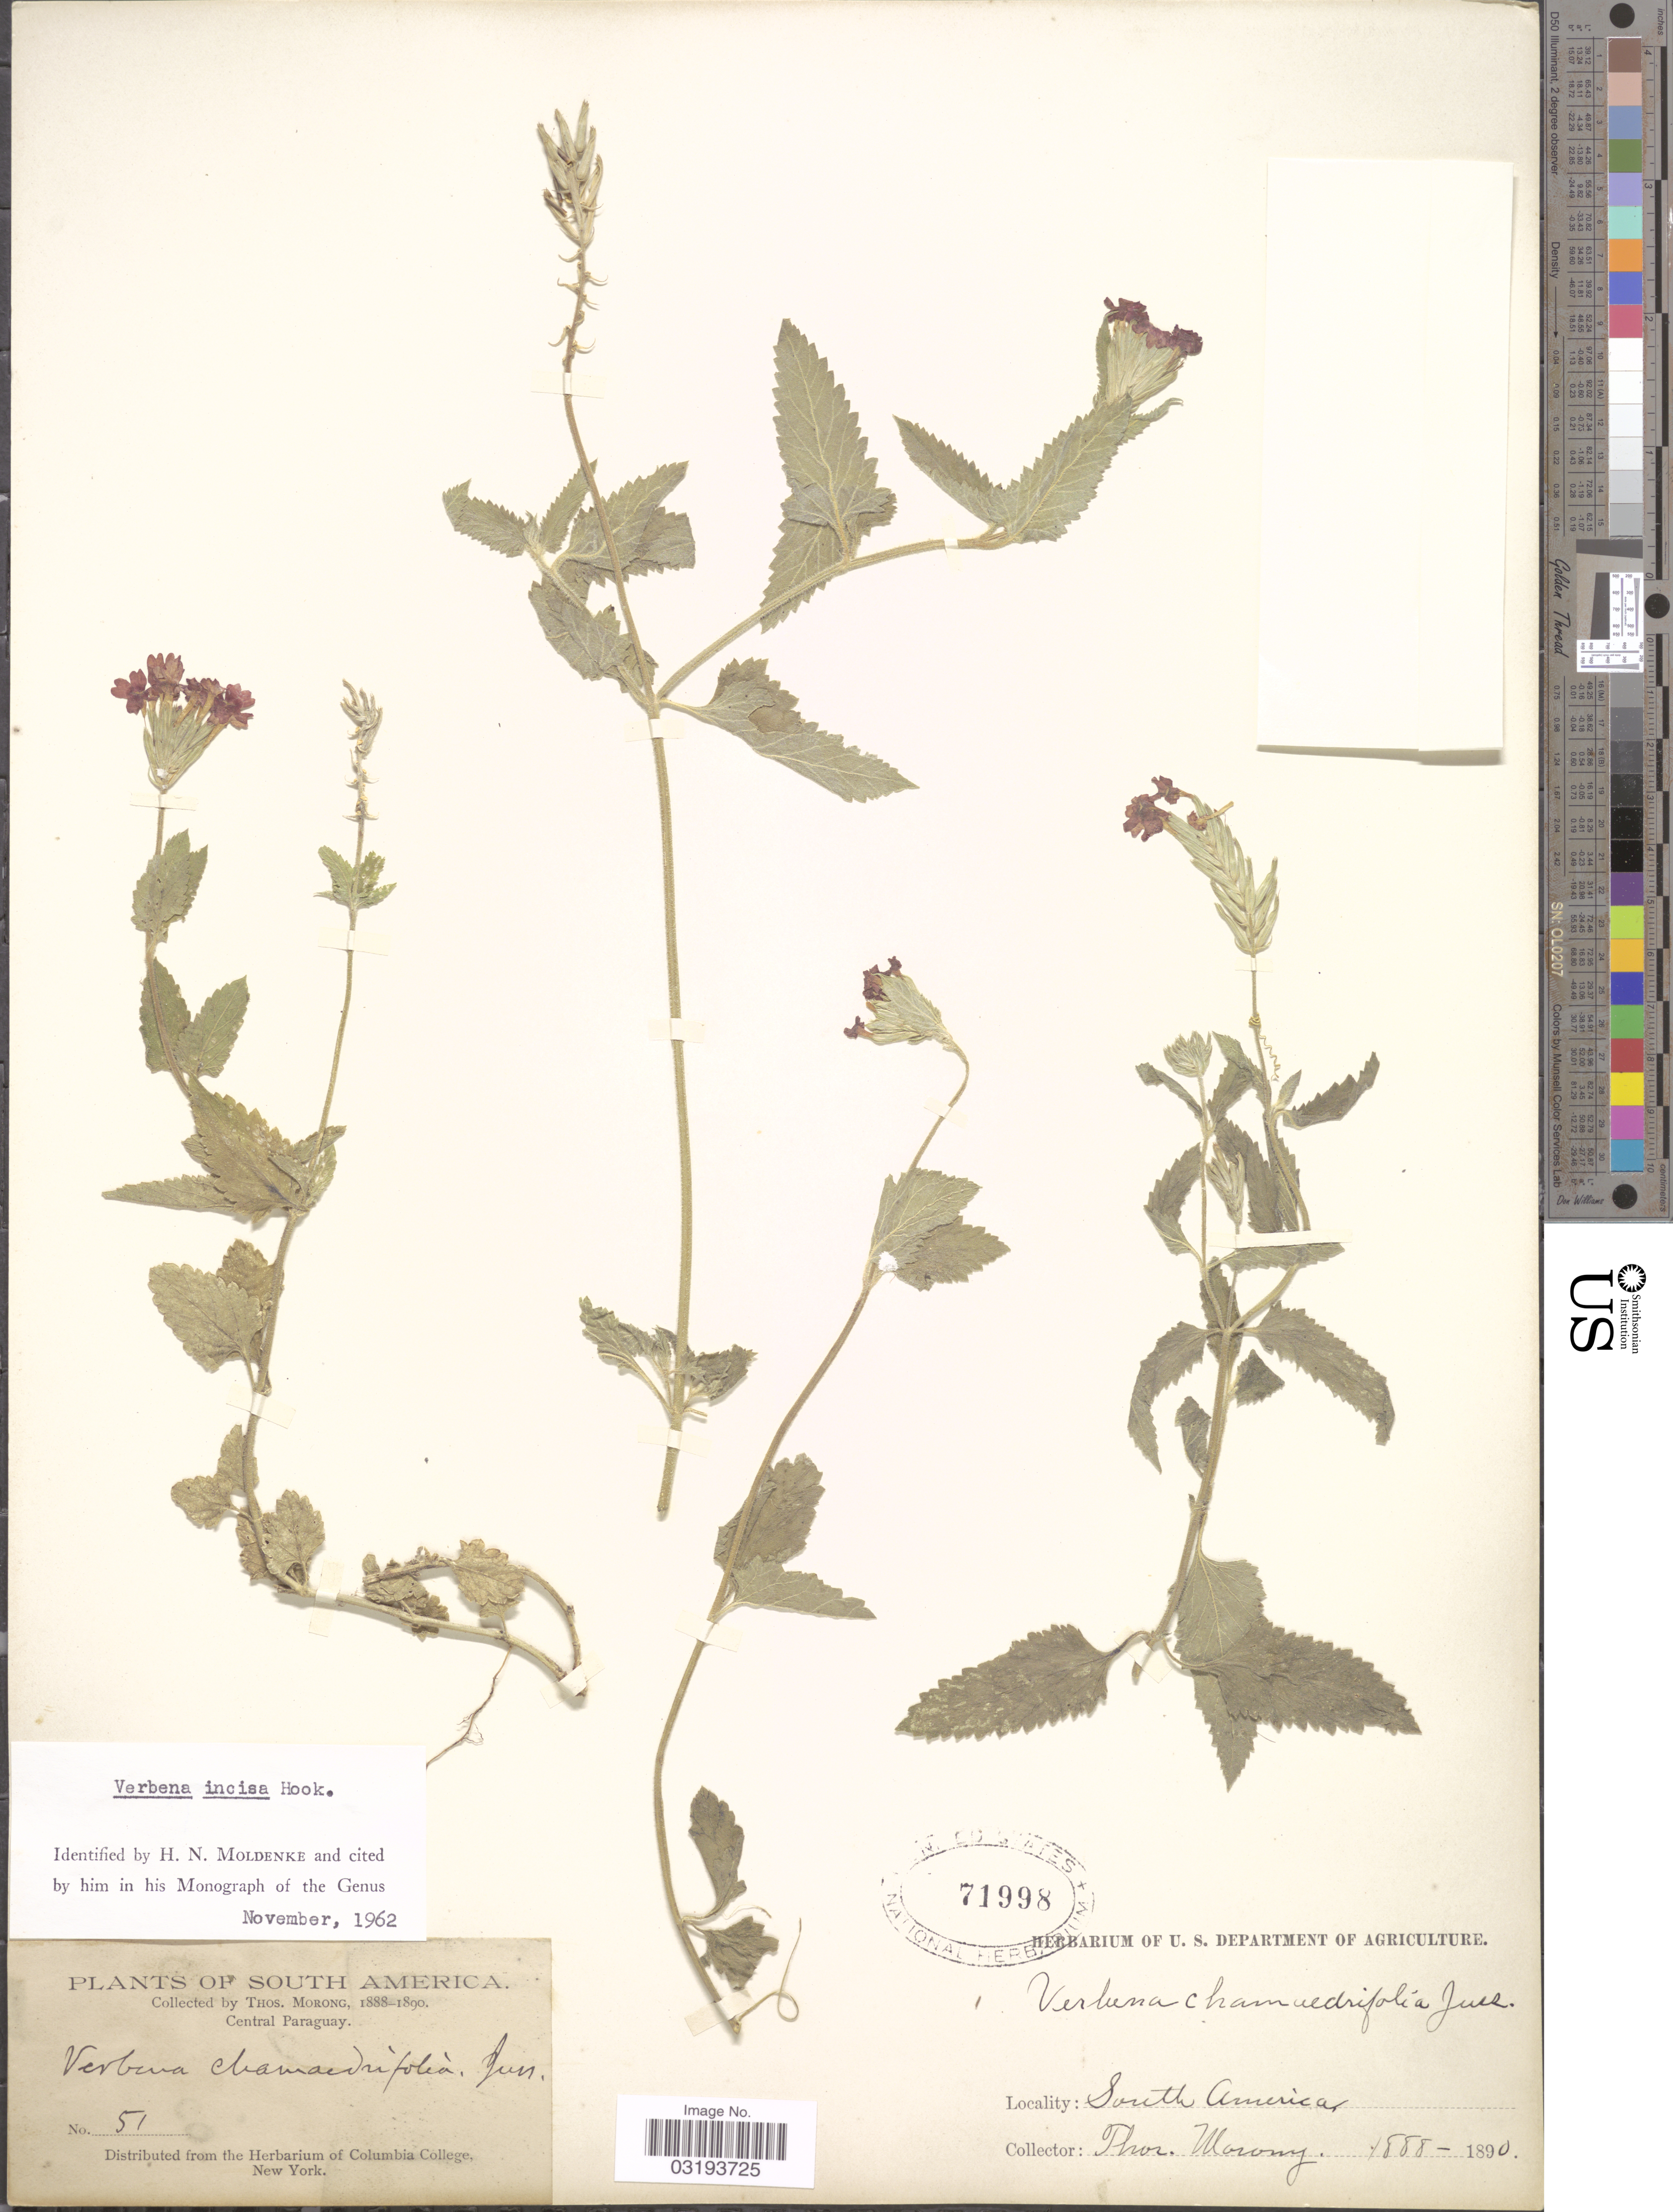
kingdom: Plantae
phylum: Tracheophyta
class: Magnoliopsida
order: Lamiales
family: Verbenaceae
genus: Verbena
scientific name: Verbena incisa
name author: Hook.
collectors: ex herb. T. Morong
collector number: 51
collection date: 1888/1890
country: Paraguay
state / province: Central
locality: Central Paraguay.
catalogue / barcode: US 71998